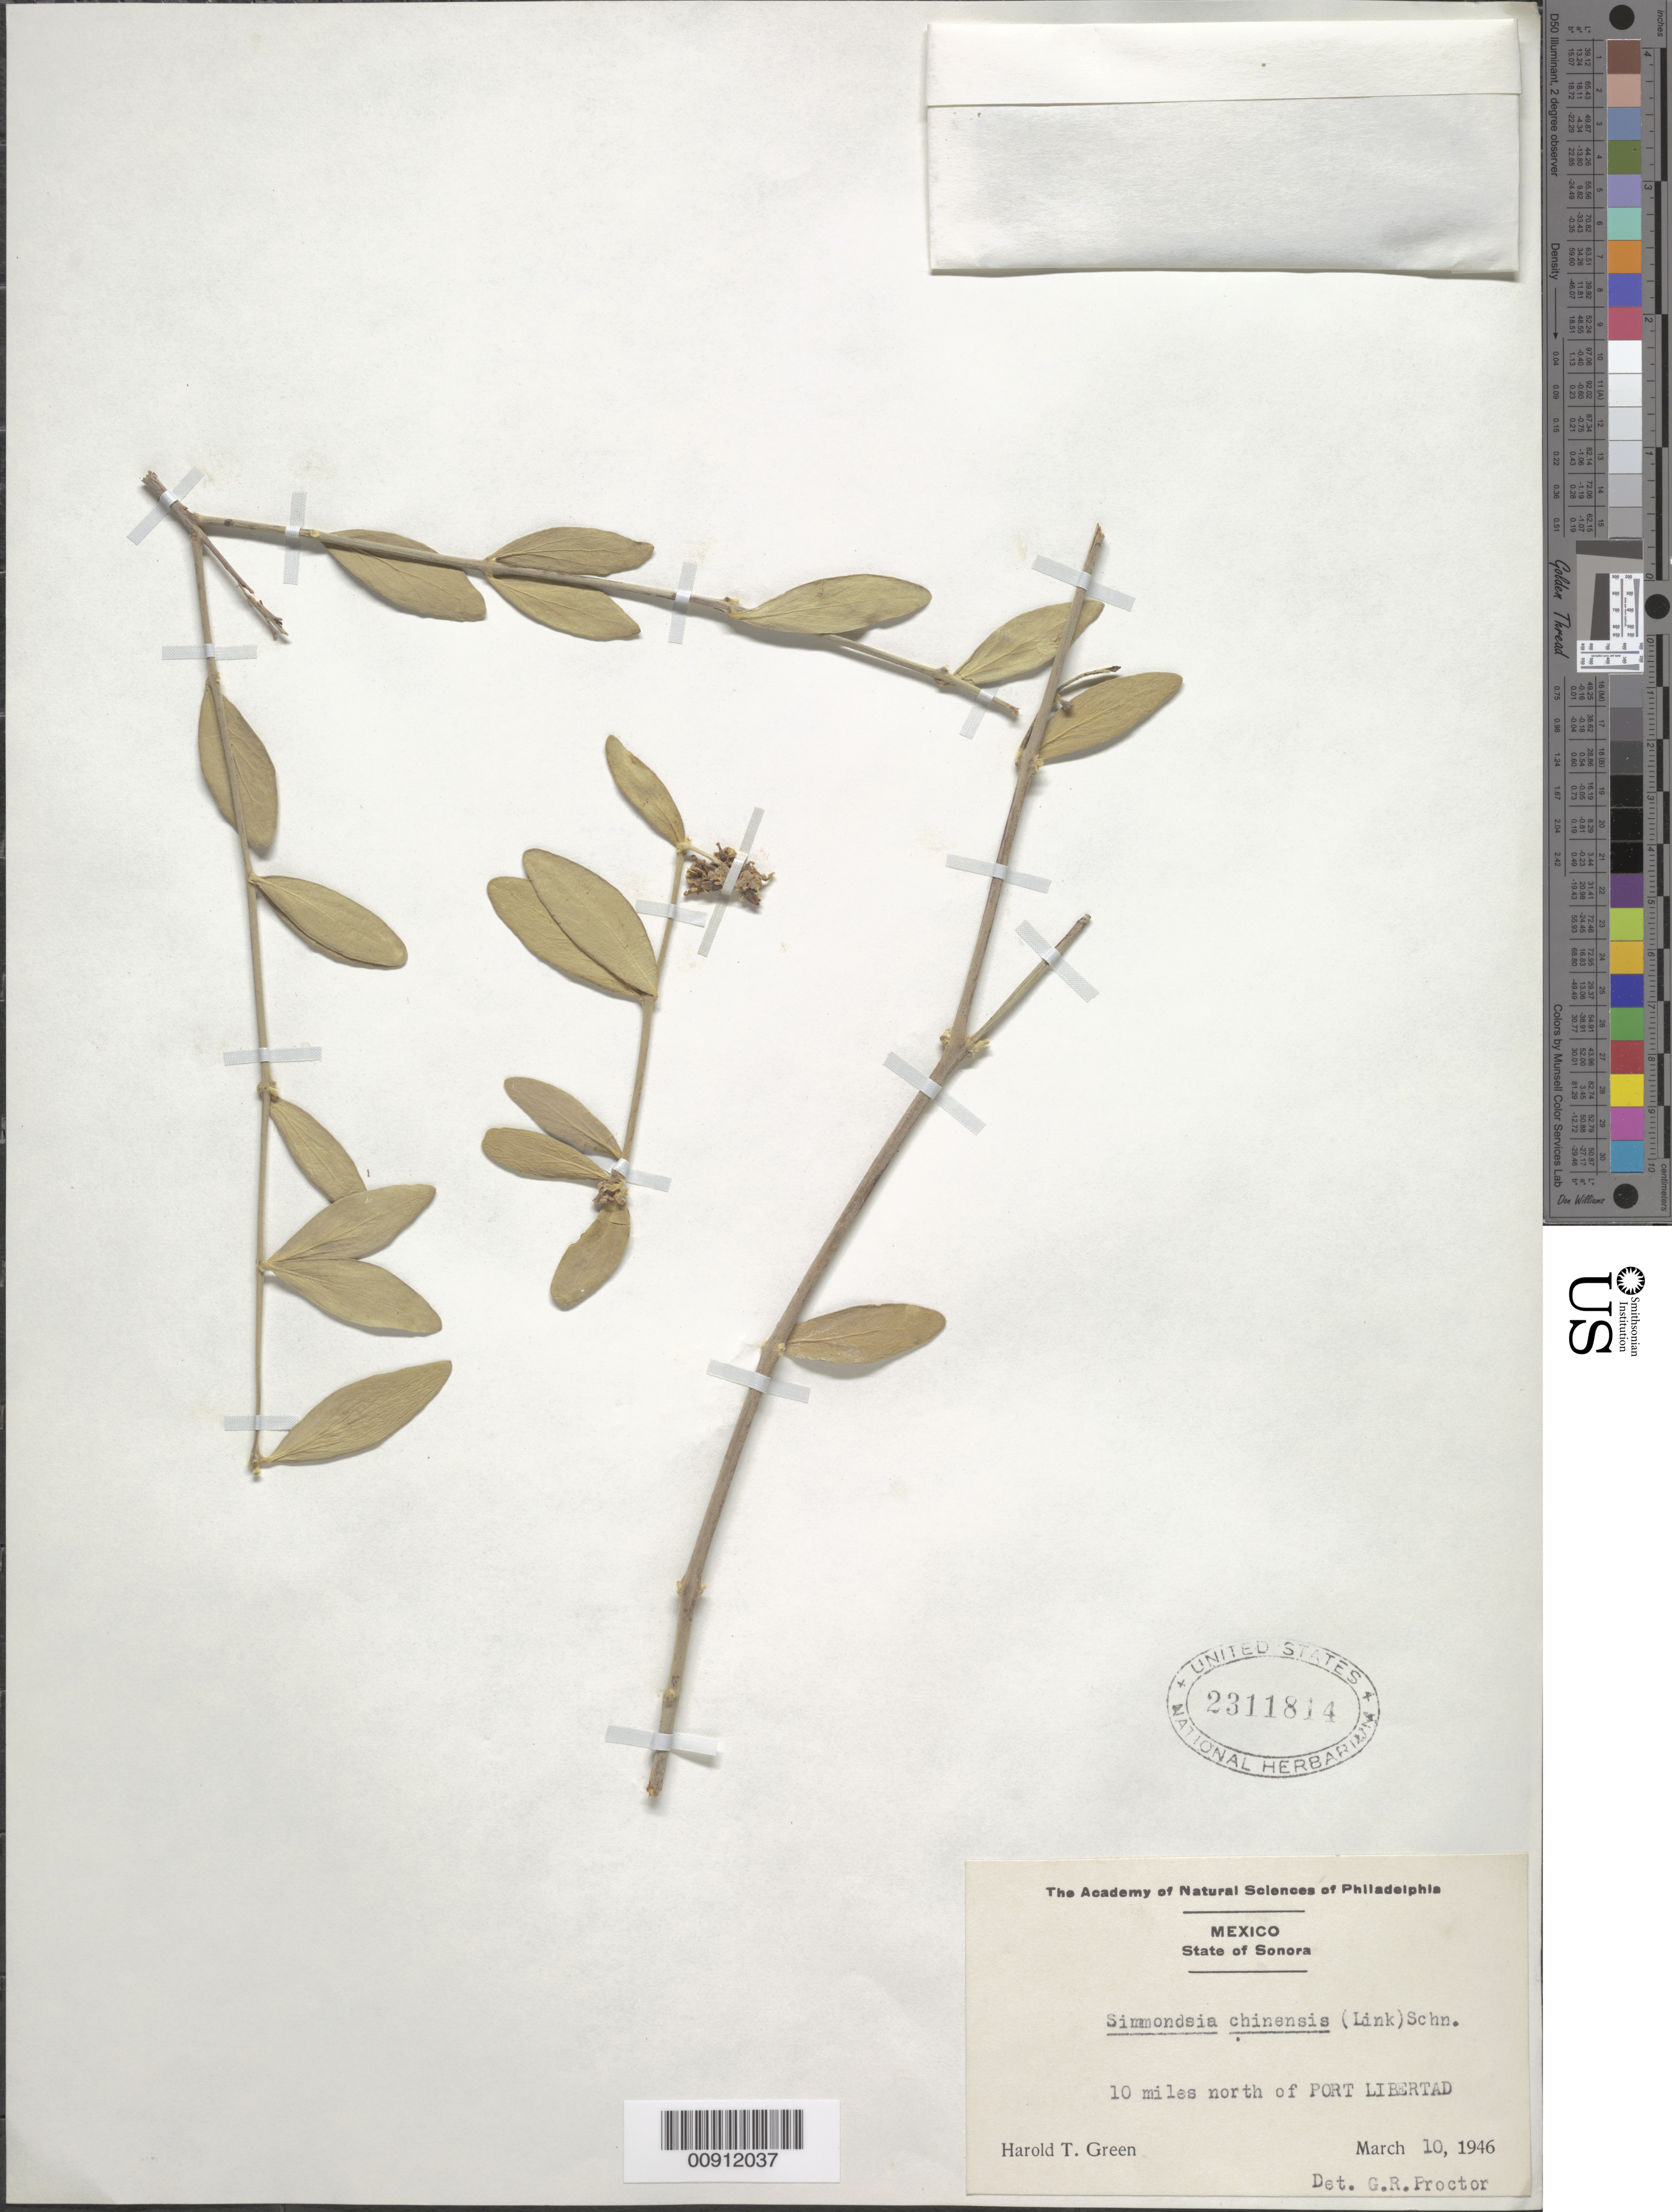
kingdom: Plantae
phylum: Tracheophyta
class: Magnoliopsida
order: Caryophyllales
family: Simmondsiaceae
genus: Simmondsia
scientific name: Simmondsia chinensis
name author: (Link) C.K. Schneid.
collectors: Green, H. T.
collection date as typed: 10 Mar 1946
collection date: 1946-03-10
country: Mexico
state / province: Sonora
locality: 10 miles north of port Libertad, State of Sonora.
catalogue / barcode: US 2311814